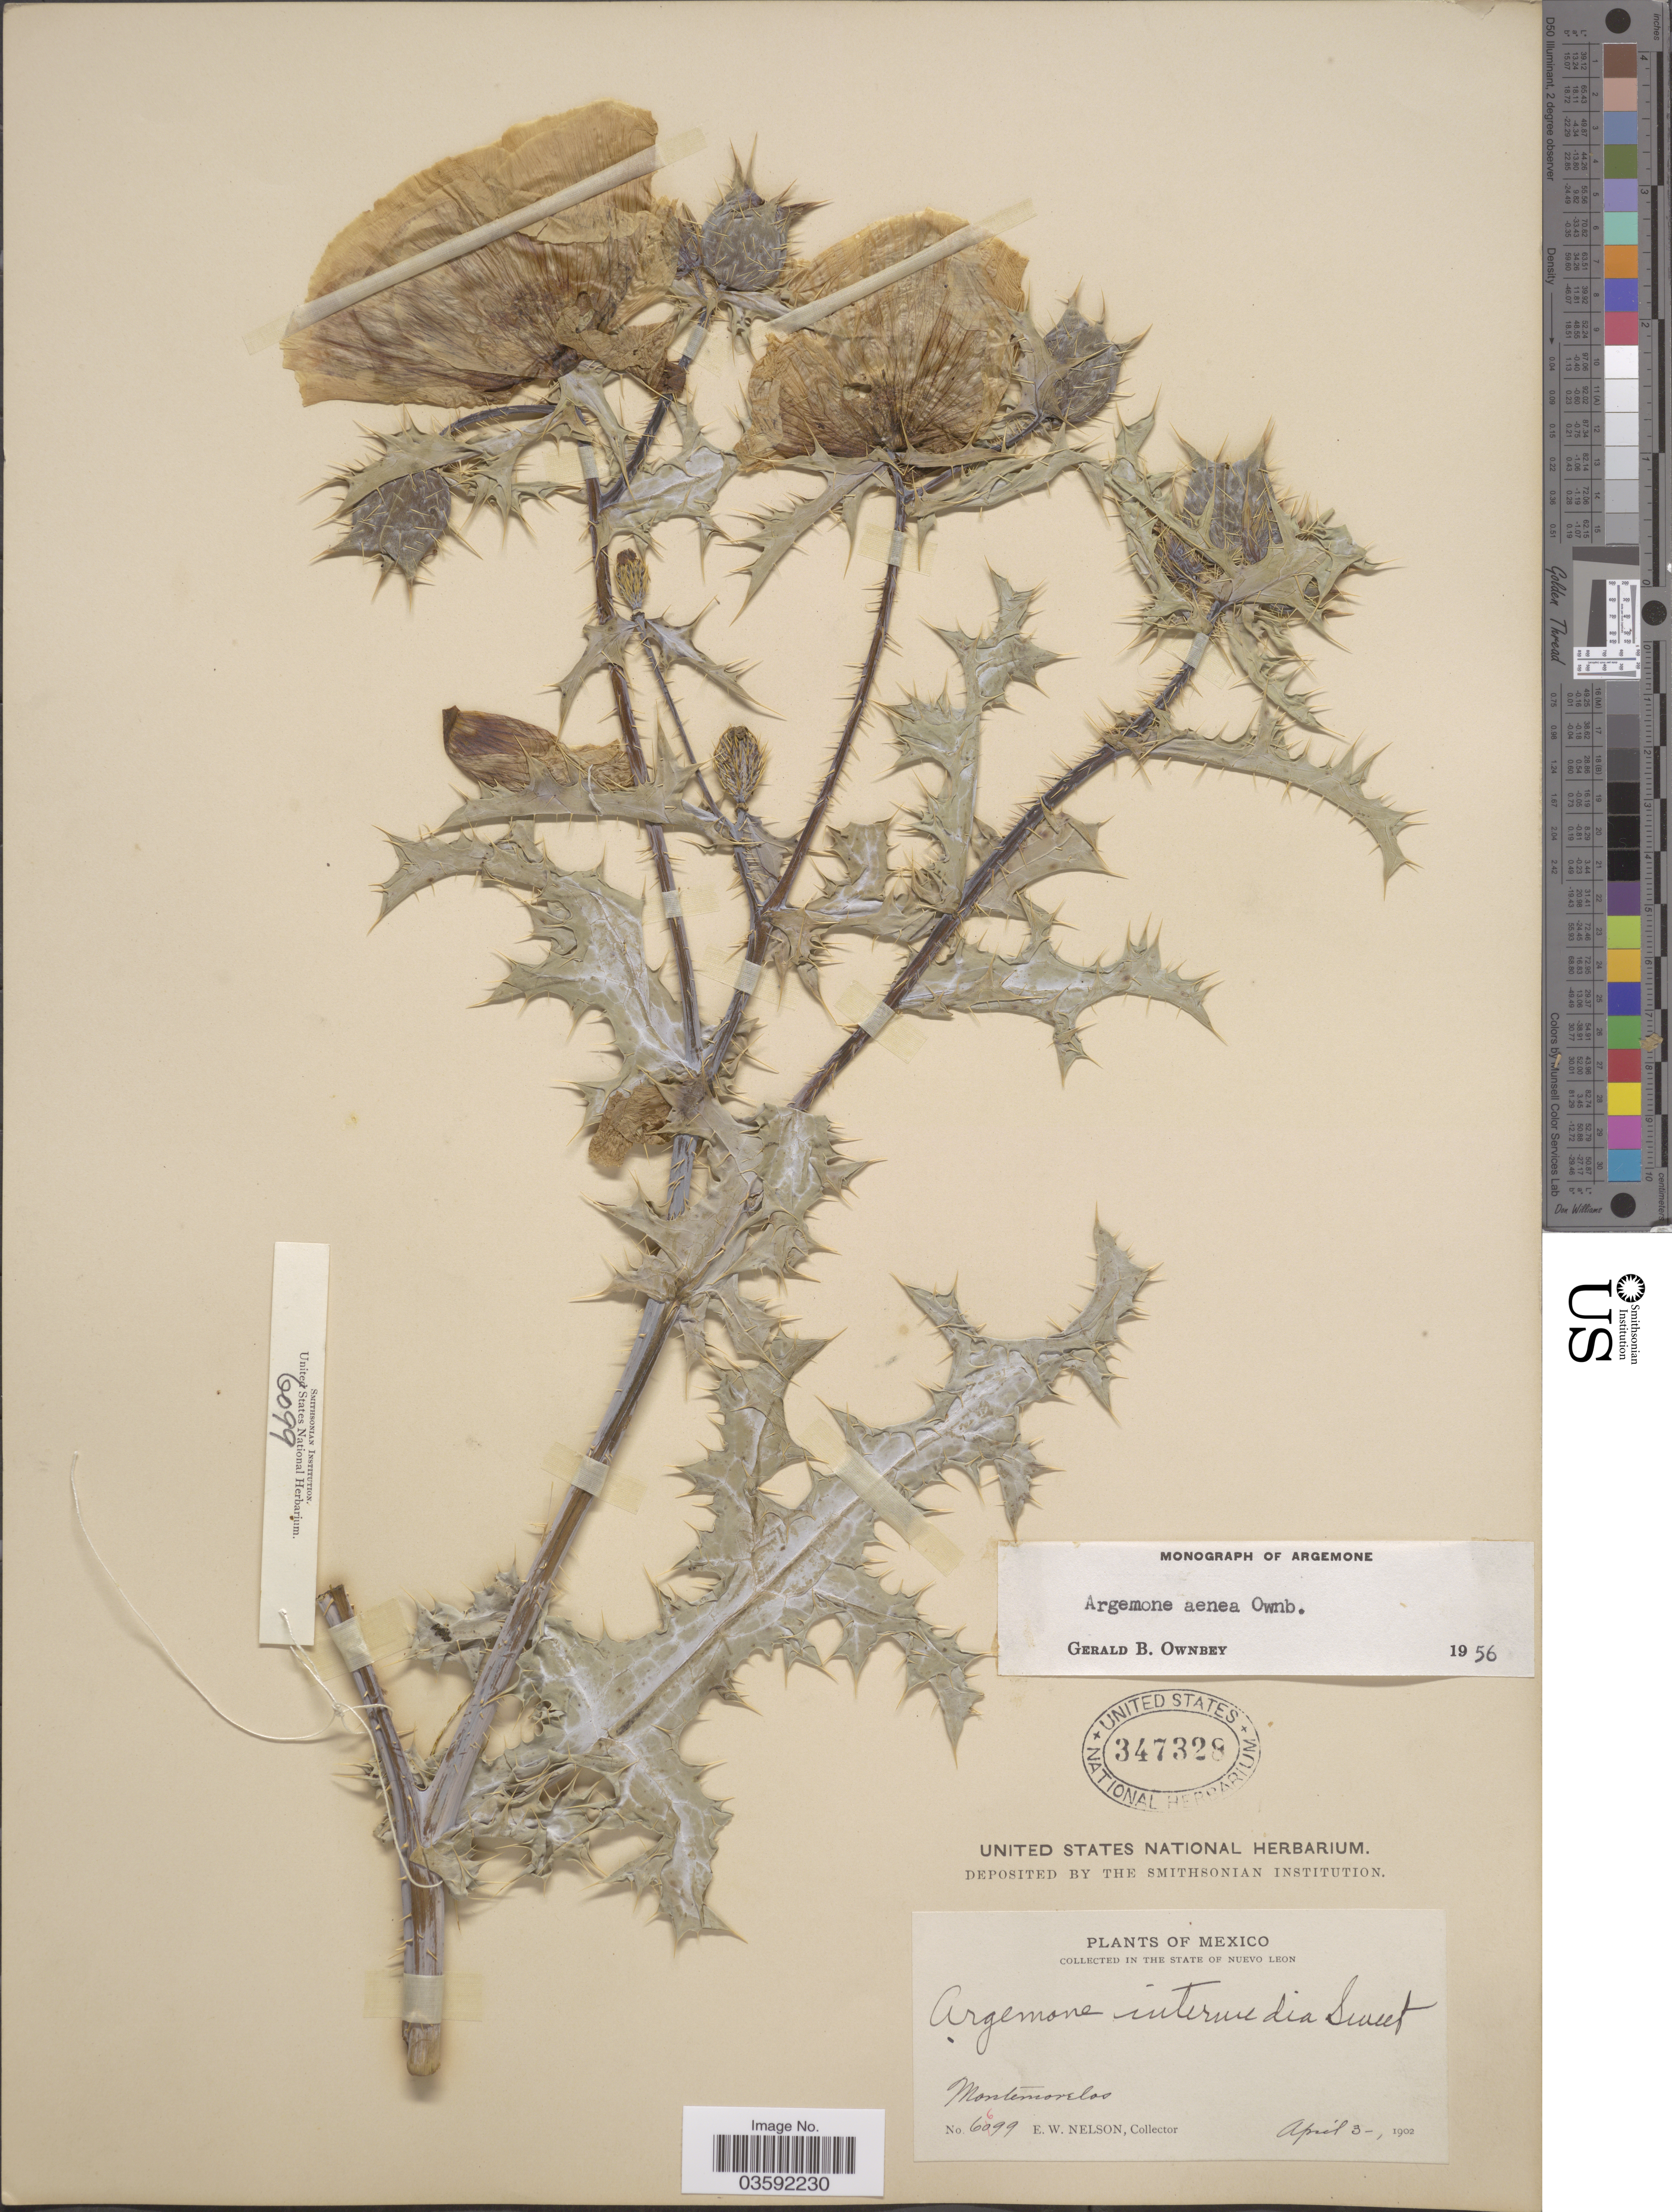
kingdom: Plantae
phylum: Tracheophyta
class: Magnoliopsida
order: Ranunculales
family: Papaveraceae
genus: Argemone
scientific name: Argemone aenea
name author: G.B. Ownbey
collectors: E. W. Nelson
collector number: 6699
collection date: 1902-04-03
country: Mexico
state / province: Nuevo León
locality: Montemorelos.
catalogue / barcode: US 347328